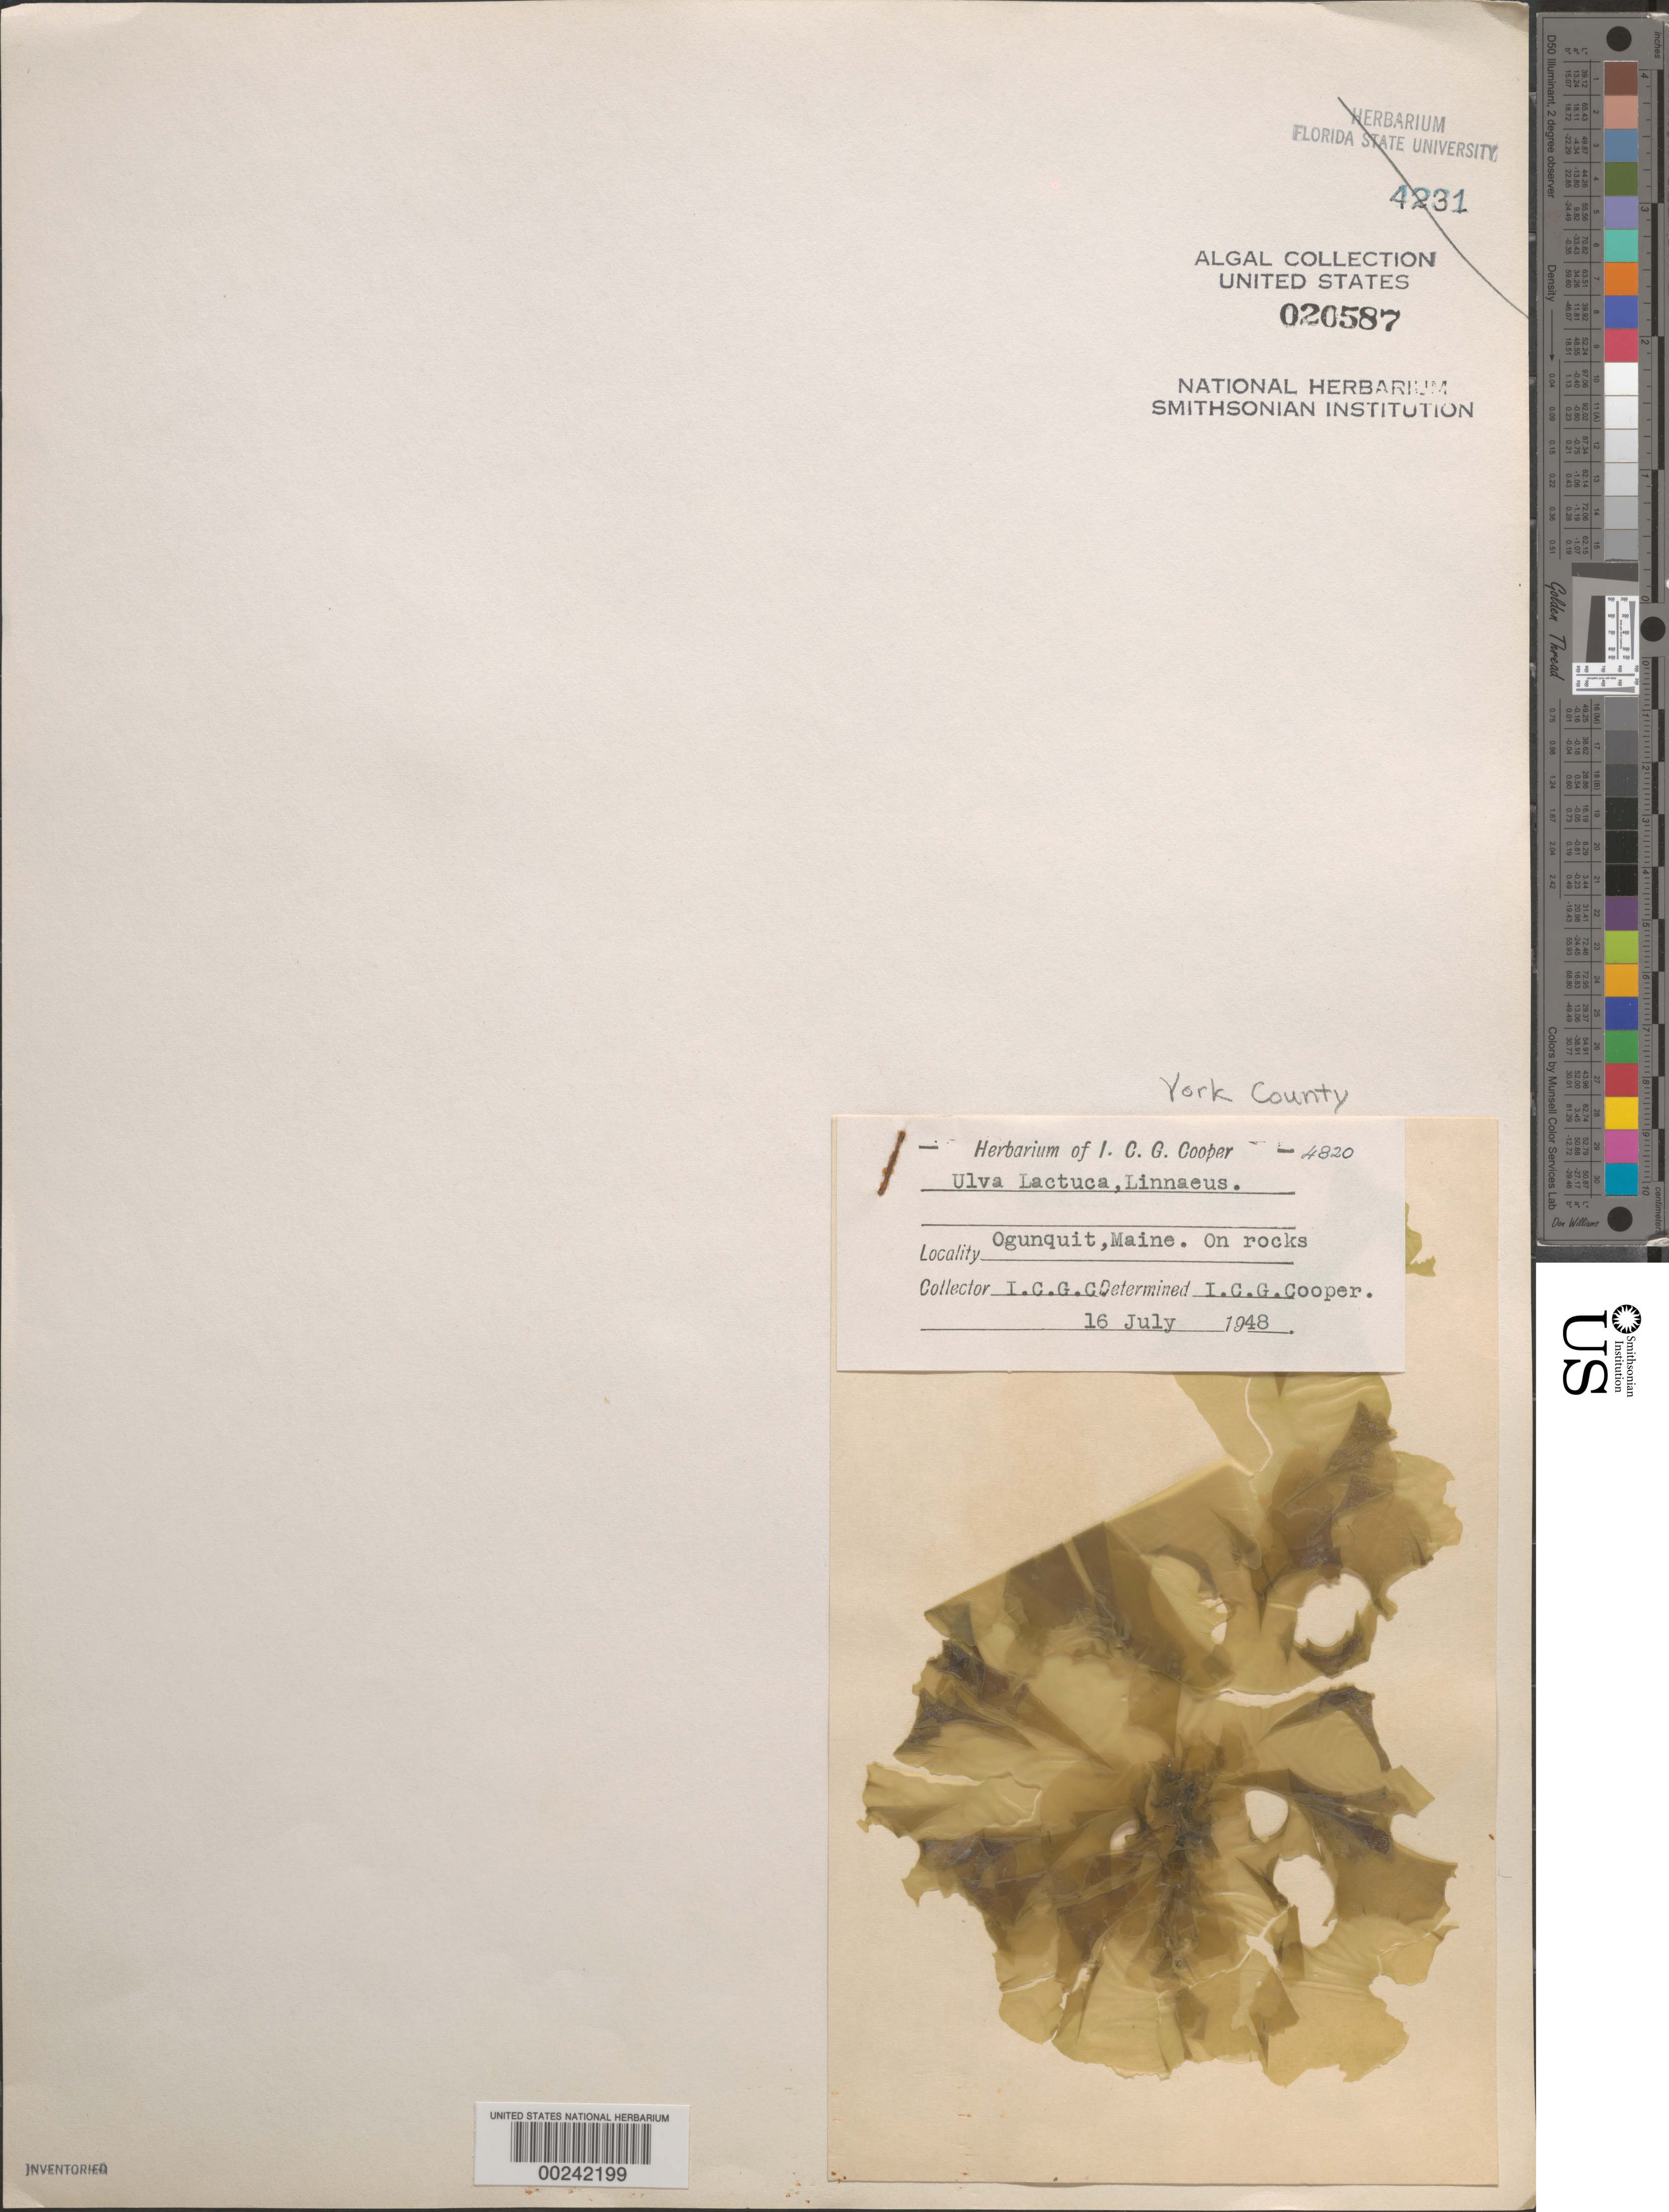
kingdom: Plantae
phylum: Chlorophyta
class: Ulvophyceae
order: Ulvales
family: Ulvaceae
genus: Ulva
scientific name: Ulva lactuca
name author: L.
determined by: Cooper, I. C. G.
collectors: I. C. G. Cooper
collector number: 4820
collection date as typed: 16 Jul 1948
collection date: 1948-07-16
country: United States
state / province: Maine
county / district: York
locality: Ogunquit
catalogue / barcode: US 20587